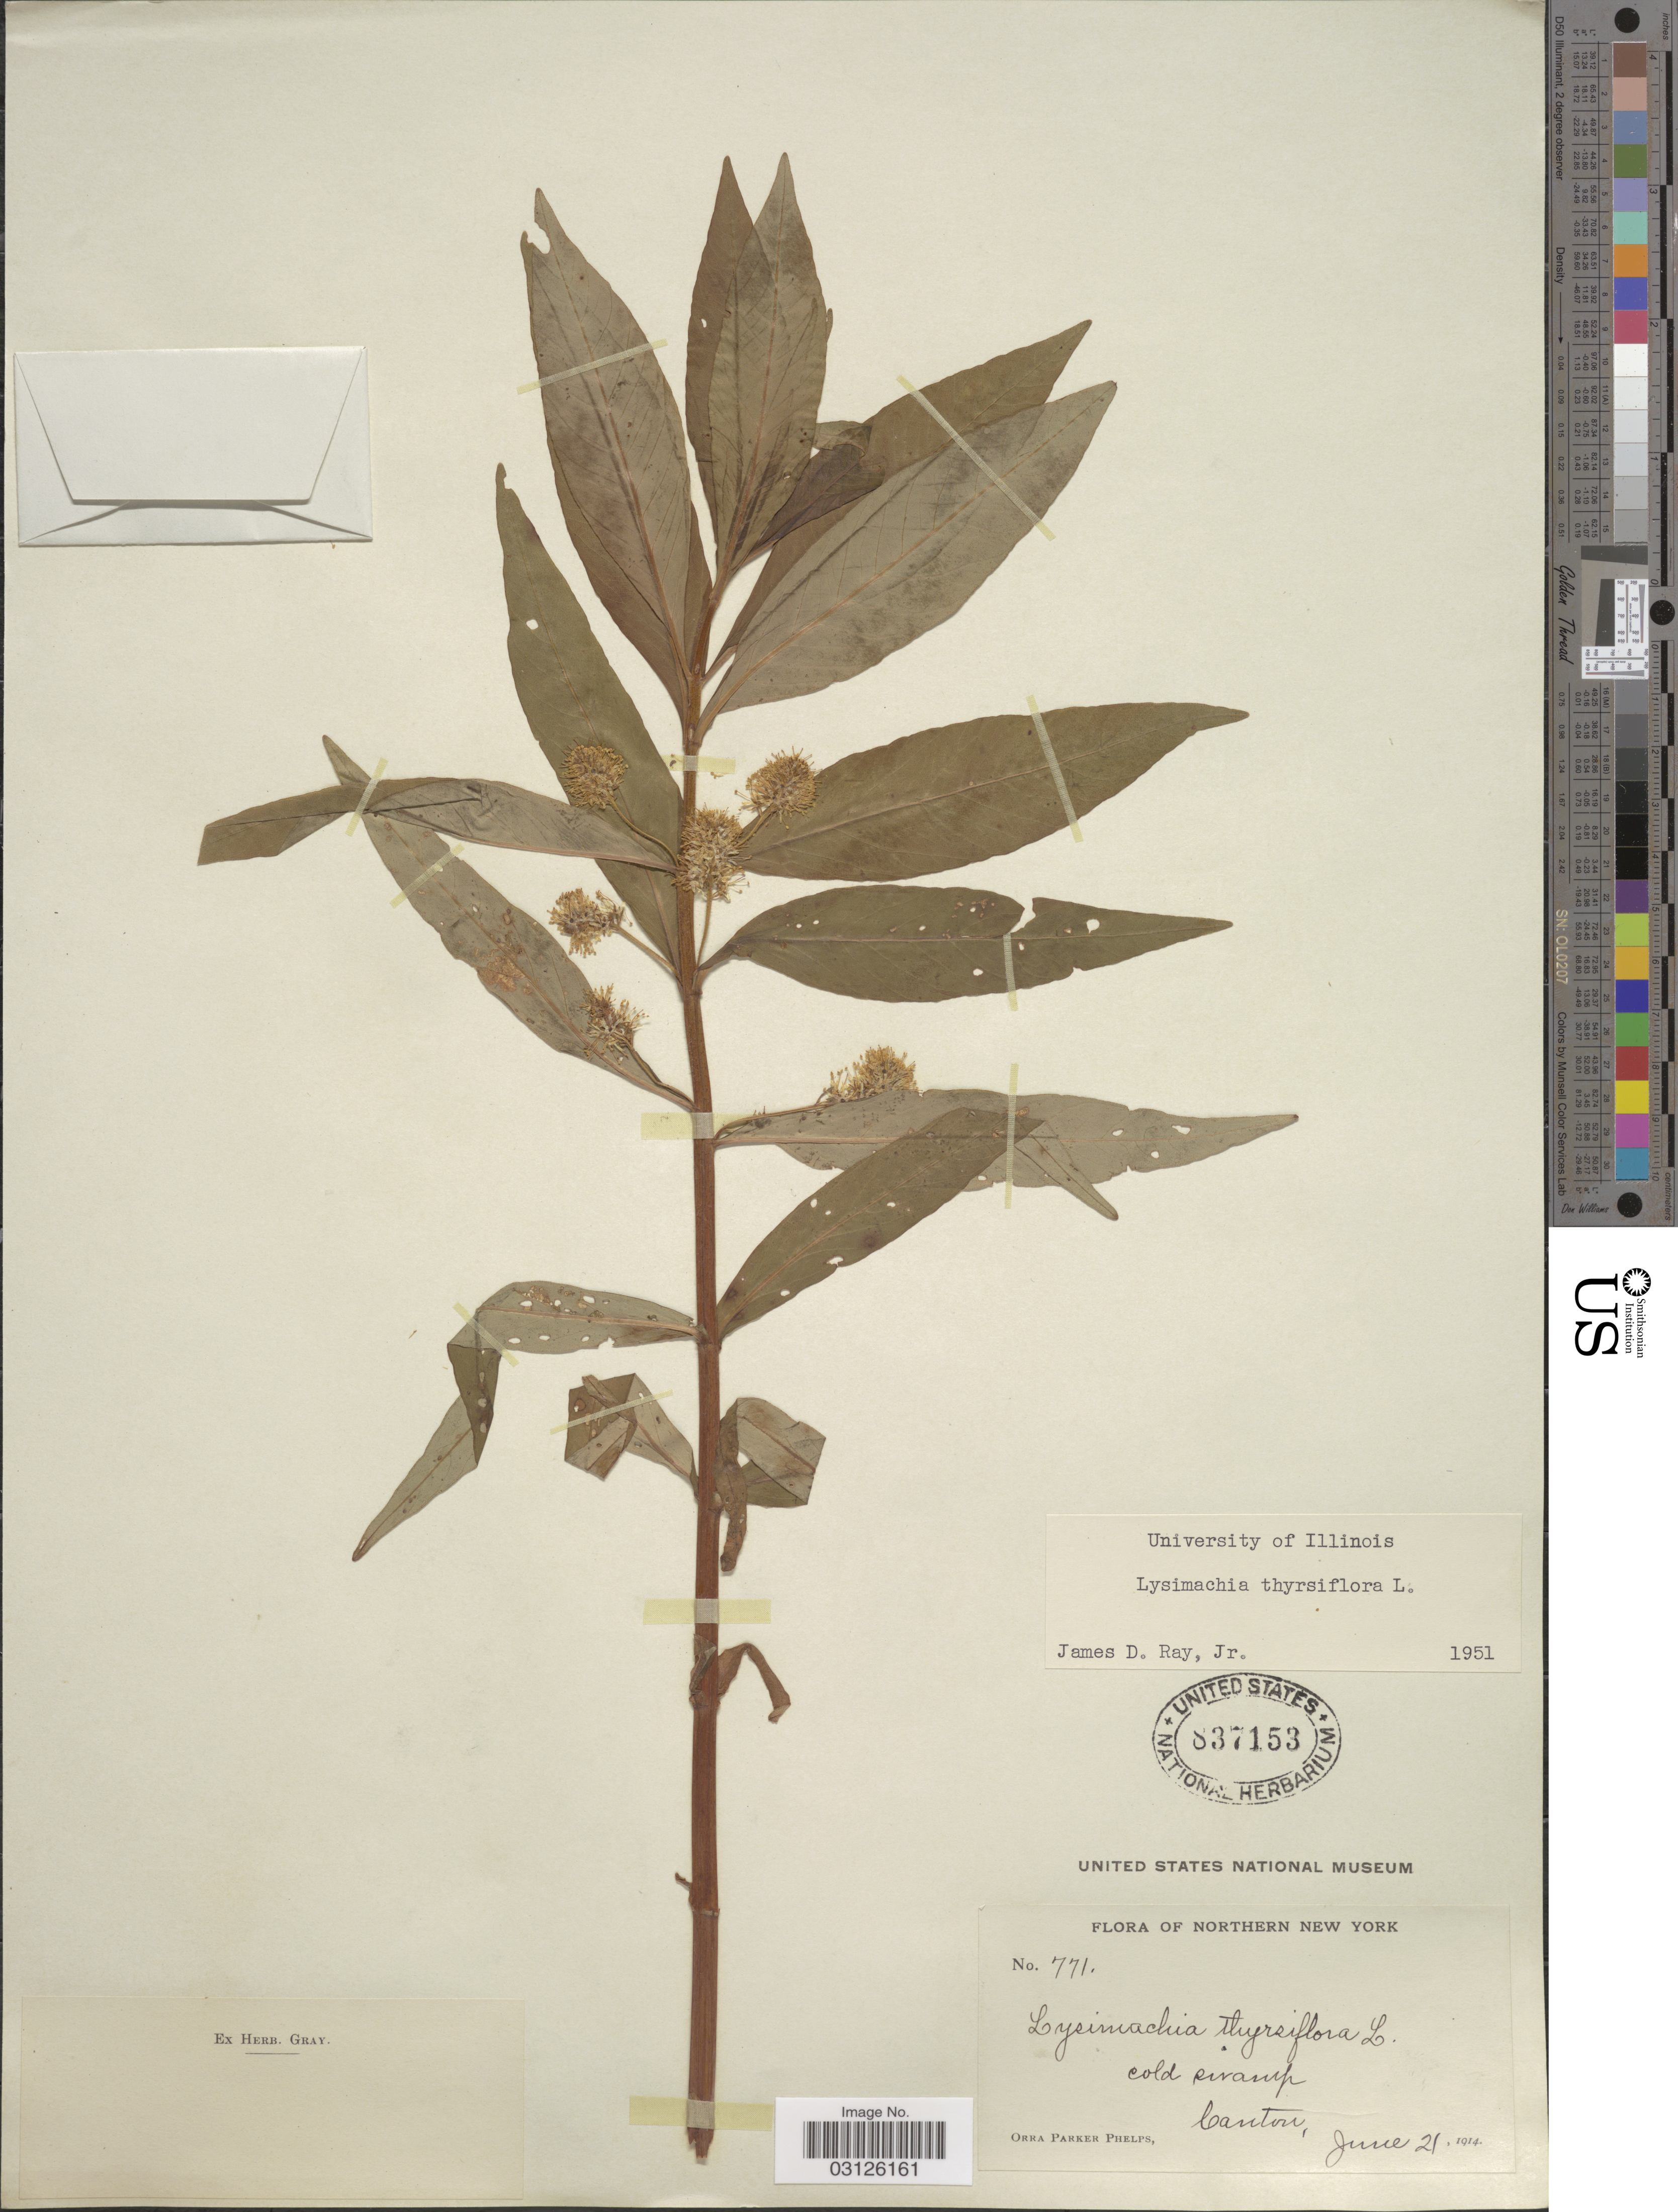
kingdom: Plantae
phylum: Tracheophyta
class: Magnoliopsida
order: Ericales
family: Primulaceae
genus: Lysimachia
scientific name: Lysimachia thyrsiflora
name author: L.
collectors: O. P. Phelps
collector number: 771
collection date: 1914-06-21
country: United States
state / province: New York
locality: Northern New York. Cold swamp Canton.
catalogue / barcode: US 837153